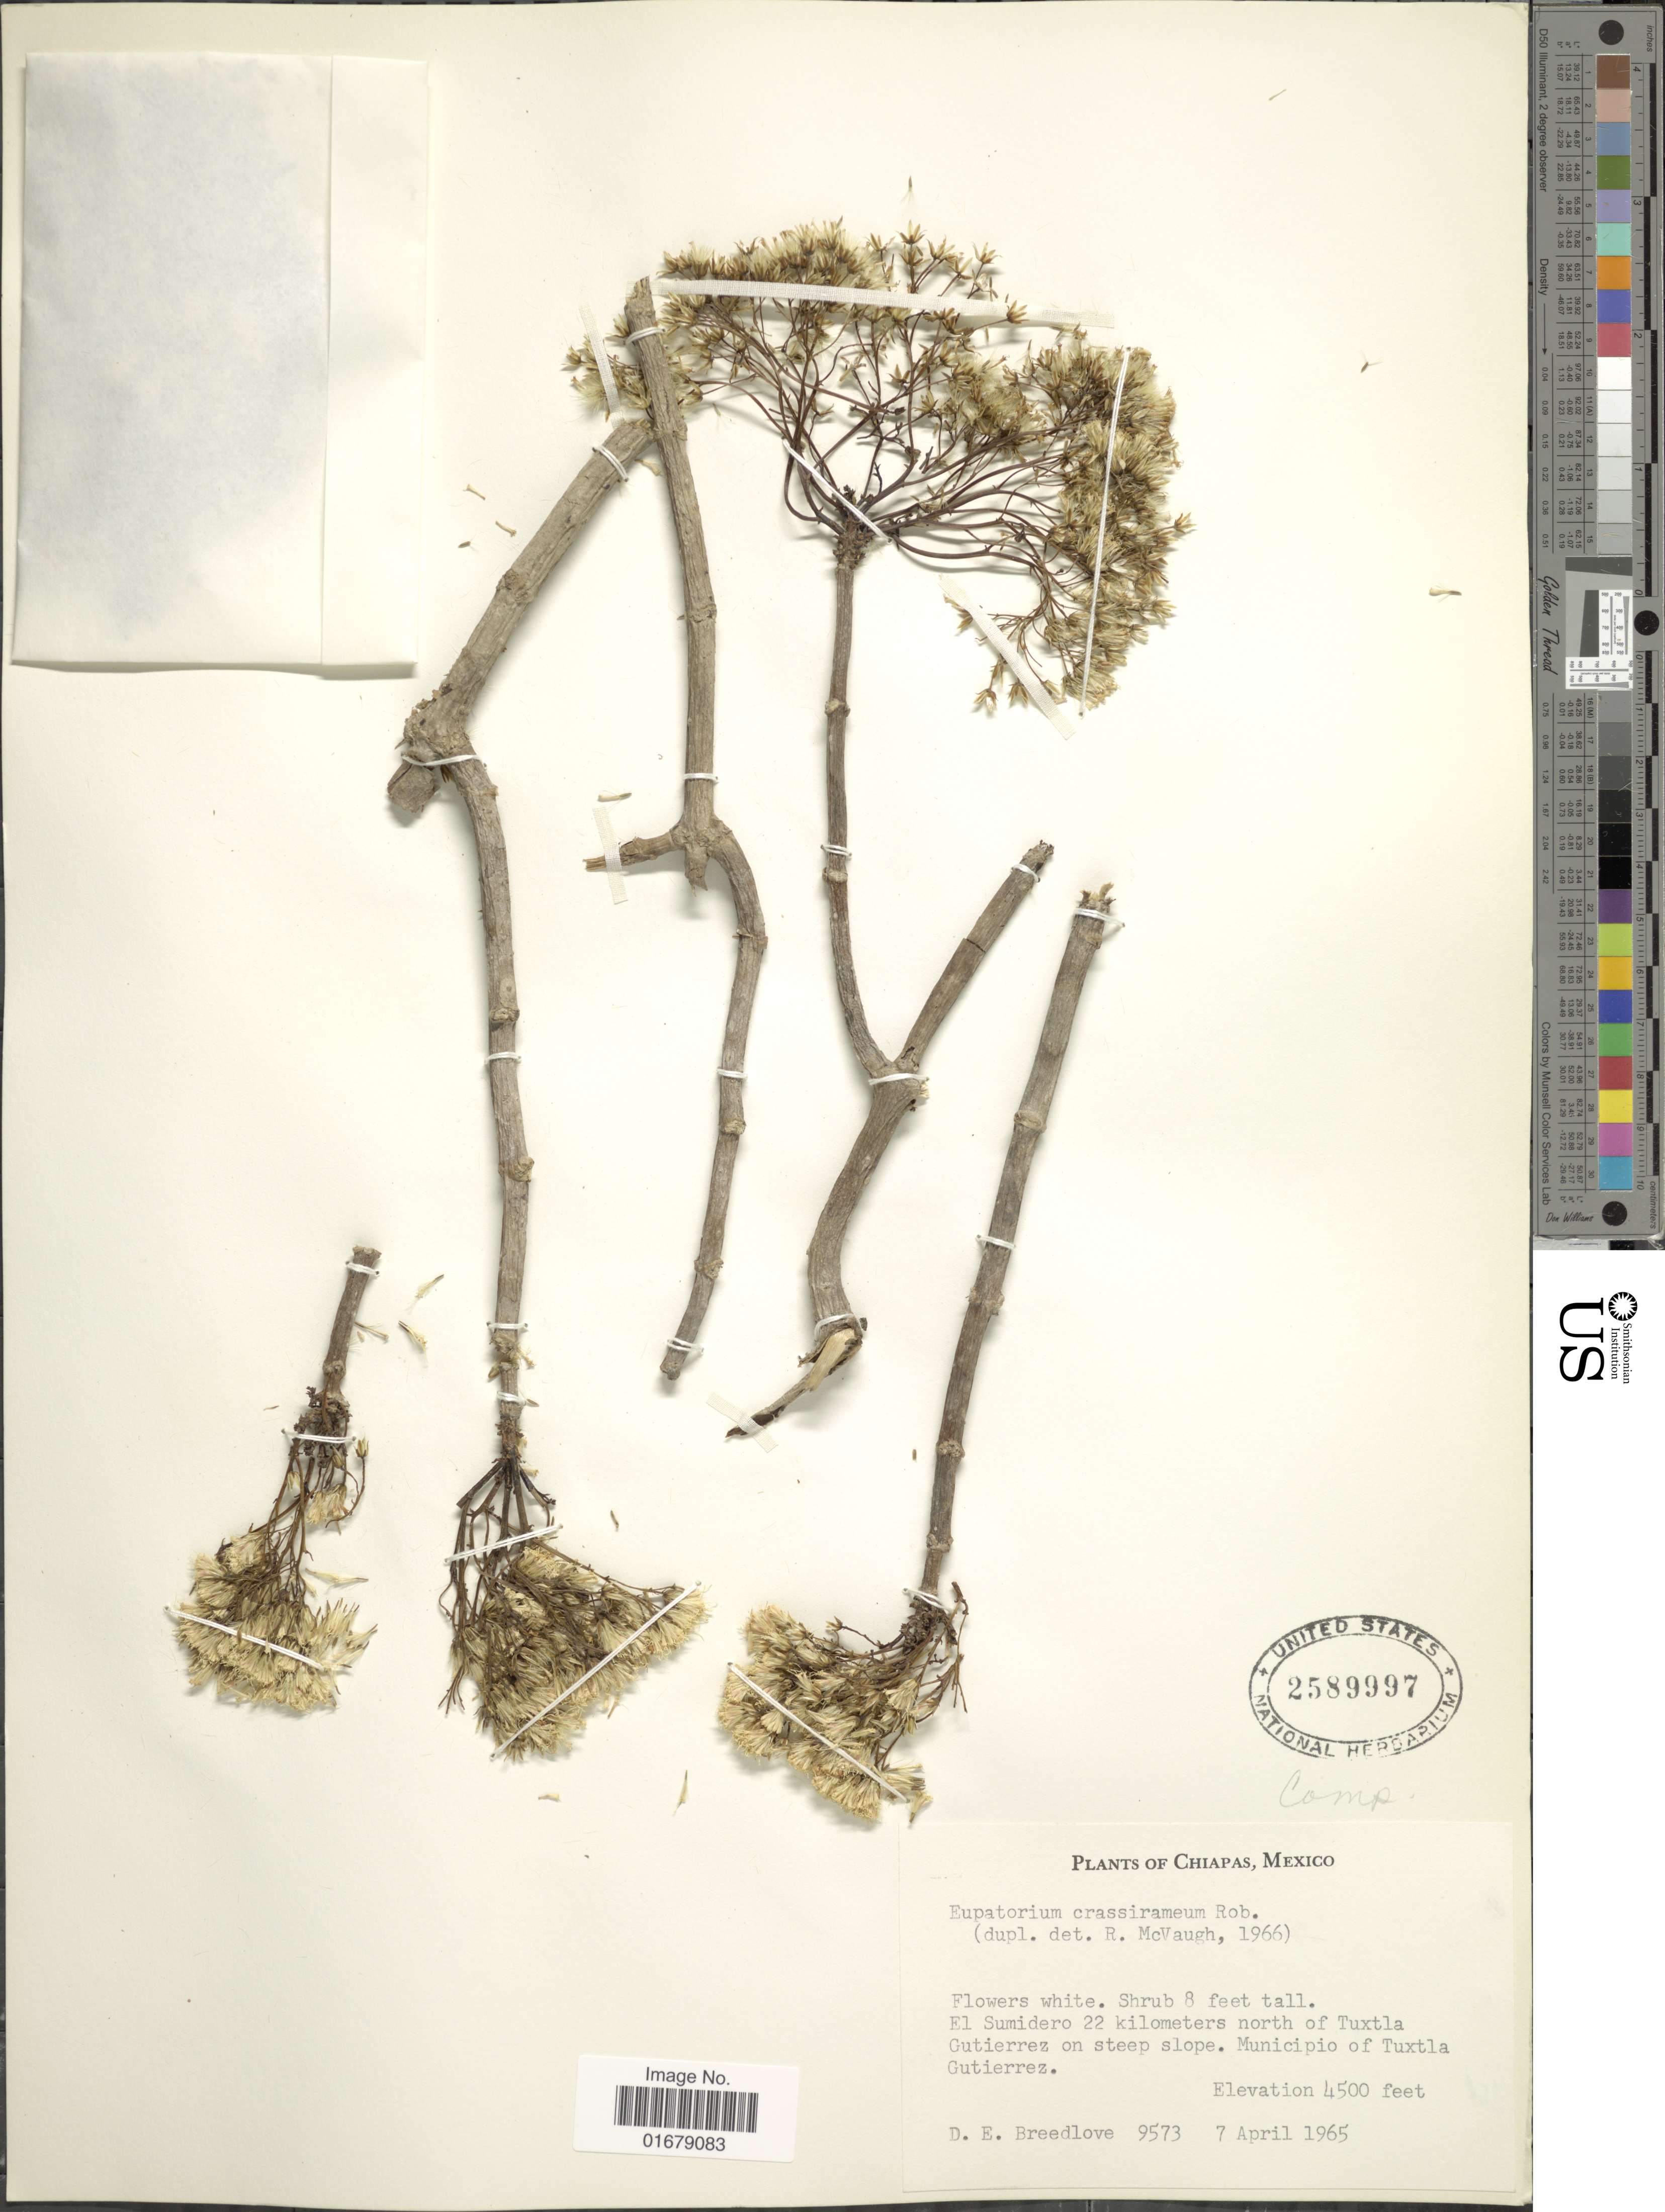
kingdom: Plantae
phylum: Tracheophyta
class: Magnoliopsida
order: Asterales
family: Asteraceae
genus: Pachythamnus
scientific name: Pachythamnus crassirameus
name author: (B.L. Rob.) R.M. King & H. Rob.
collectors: D. E. Breedlove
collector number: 9573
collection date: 1965-04-07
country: Mexico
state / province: Chiapas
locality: Chiapas, Mexico. El Sumidero 22 kilometers north of Tuxtla Guttierrez on steep slope. Municipio of Tuxtla Gutierrez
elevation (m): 1372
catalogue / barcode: US 2589997